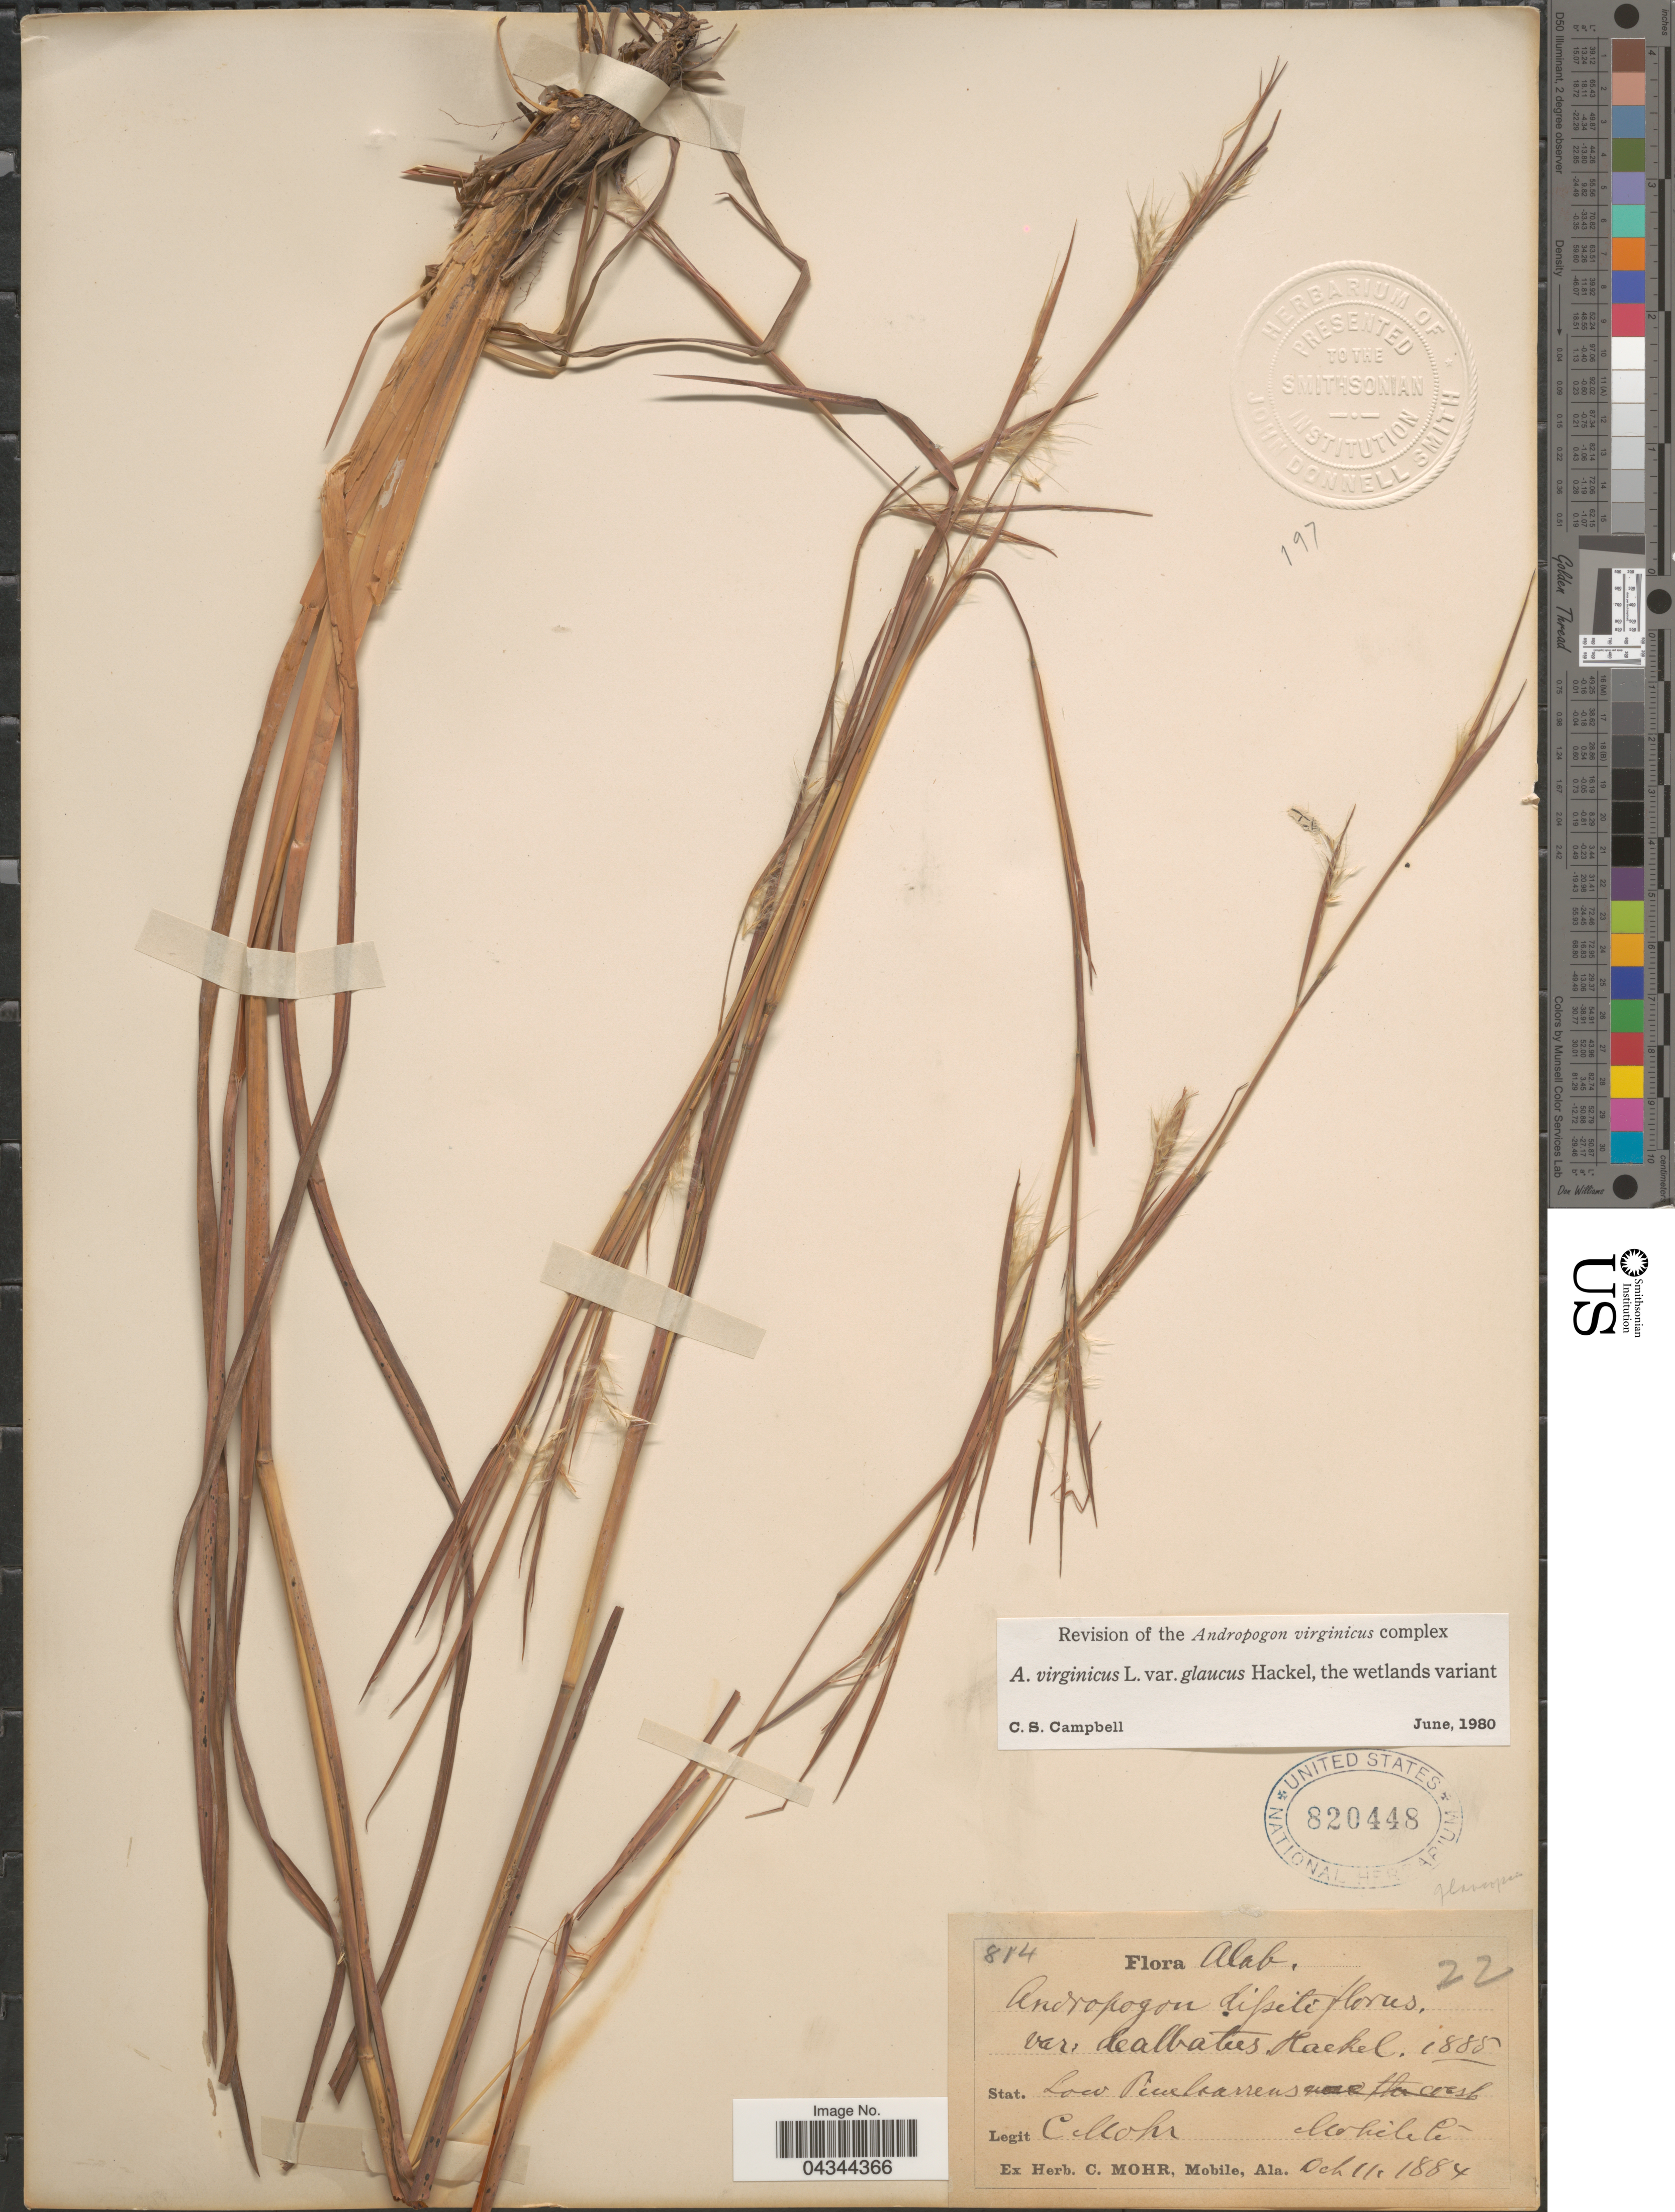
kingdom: Plantae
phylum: Tracheophyta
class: Liliopsida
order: Poales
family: Poaceae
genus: Andropogon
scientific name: Andropogon virginicus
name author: L.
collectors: C. T. Mohr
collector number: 814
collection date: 1884-10-11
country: United States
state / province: Alabama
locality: Low Pinebarrens. Mobile Co.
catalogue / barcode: US 820448